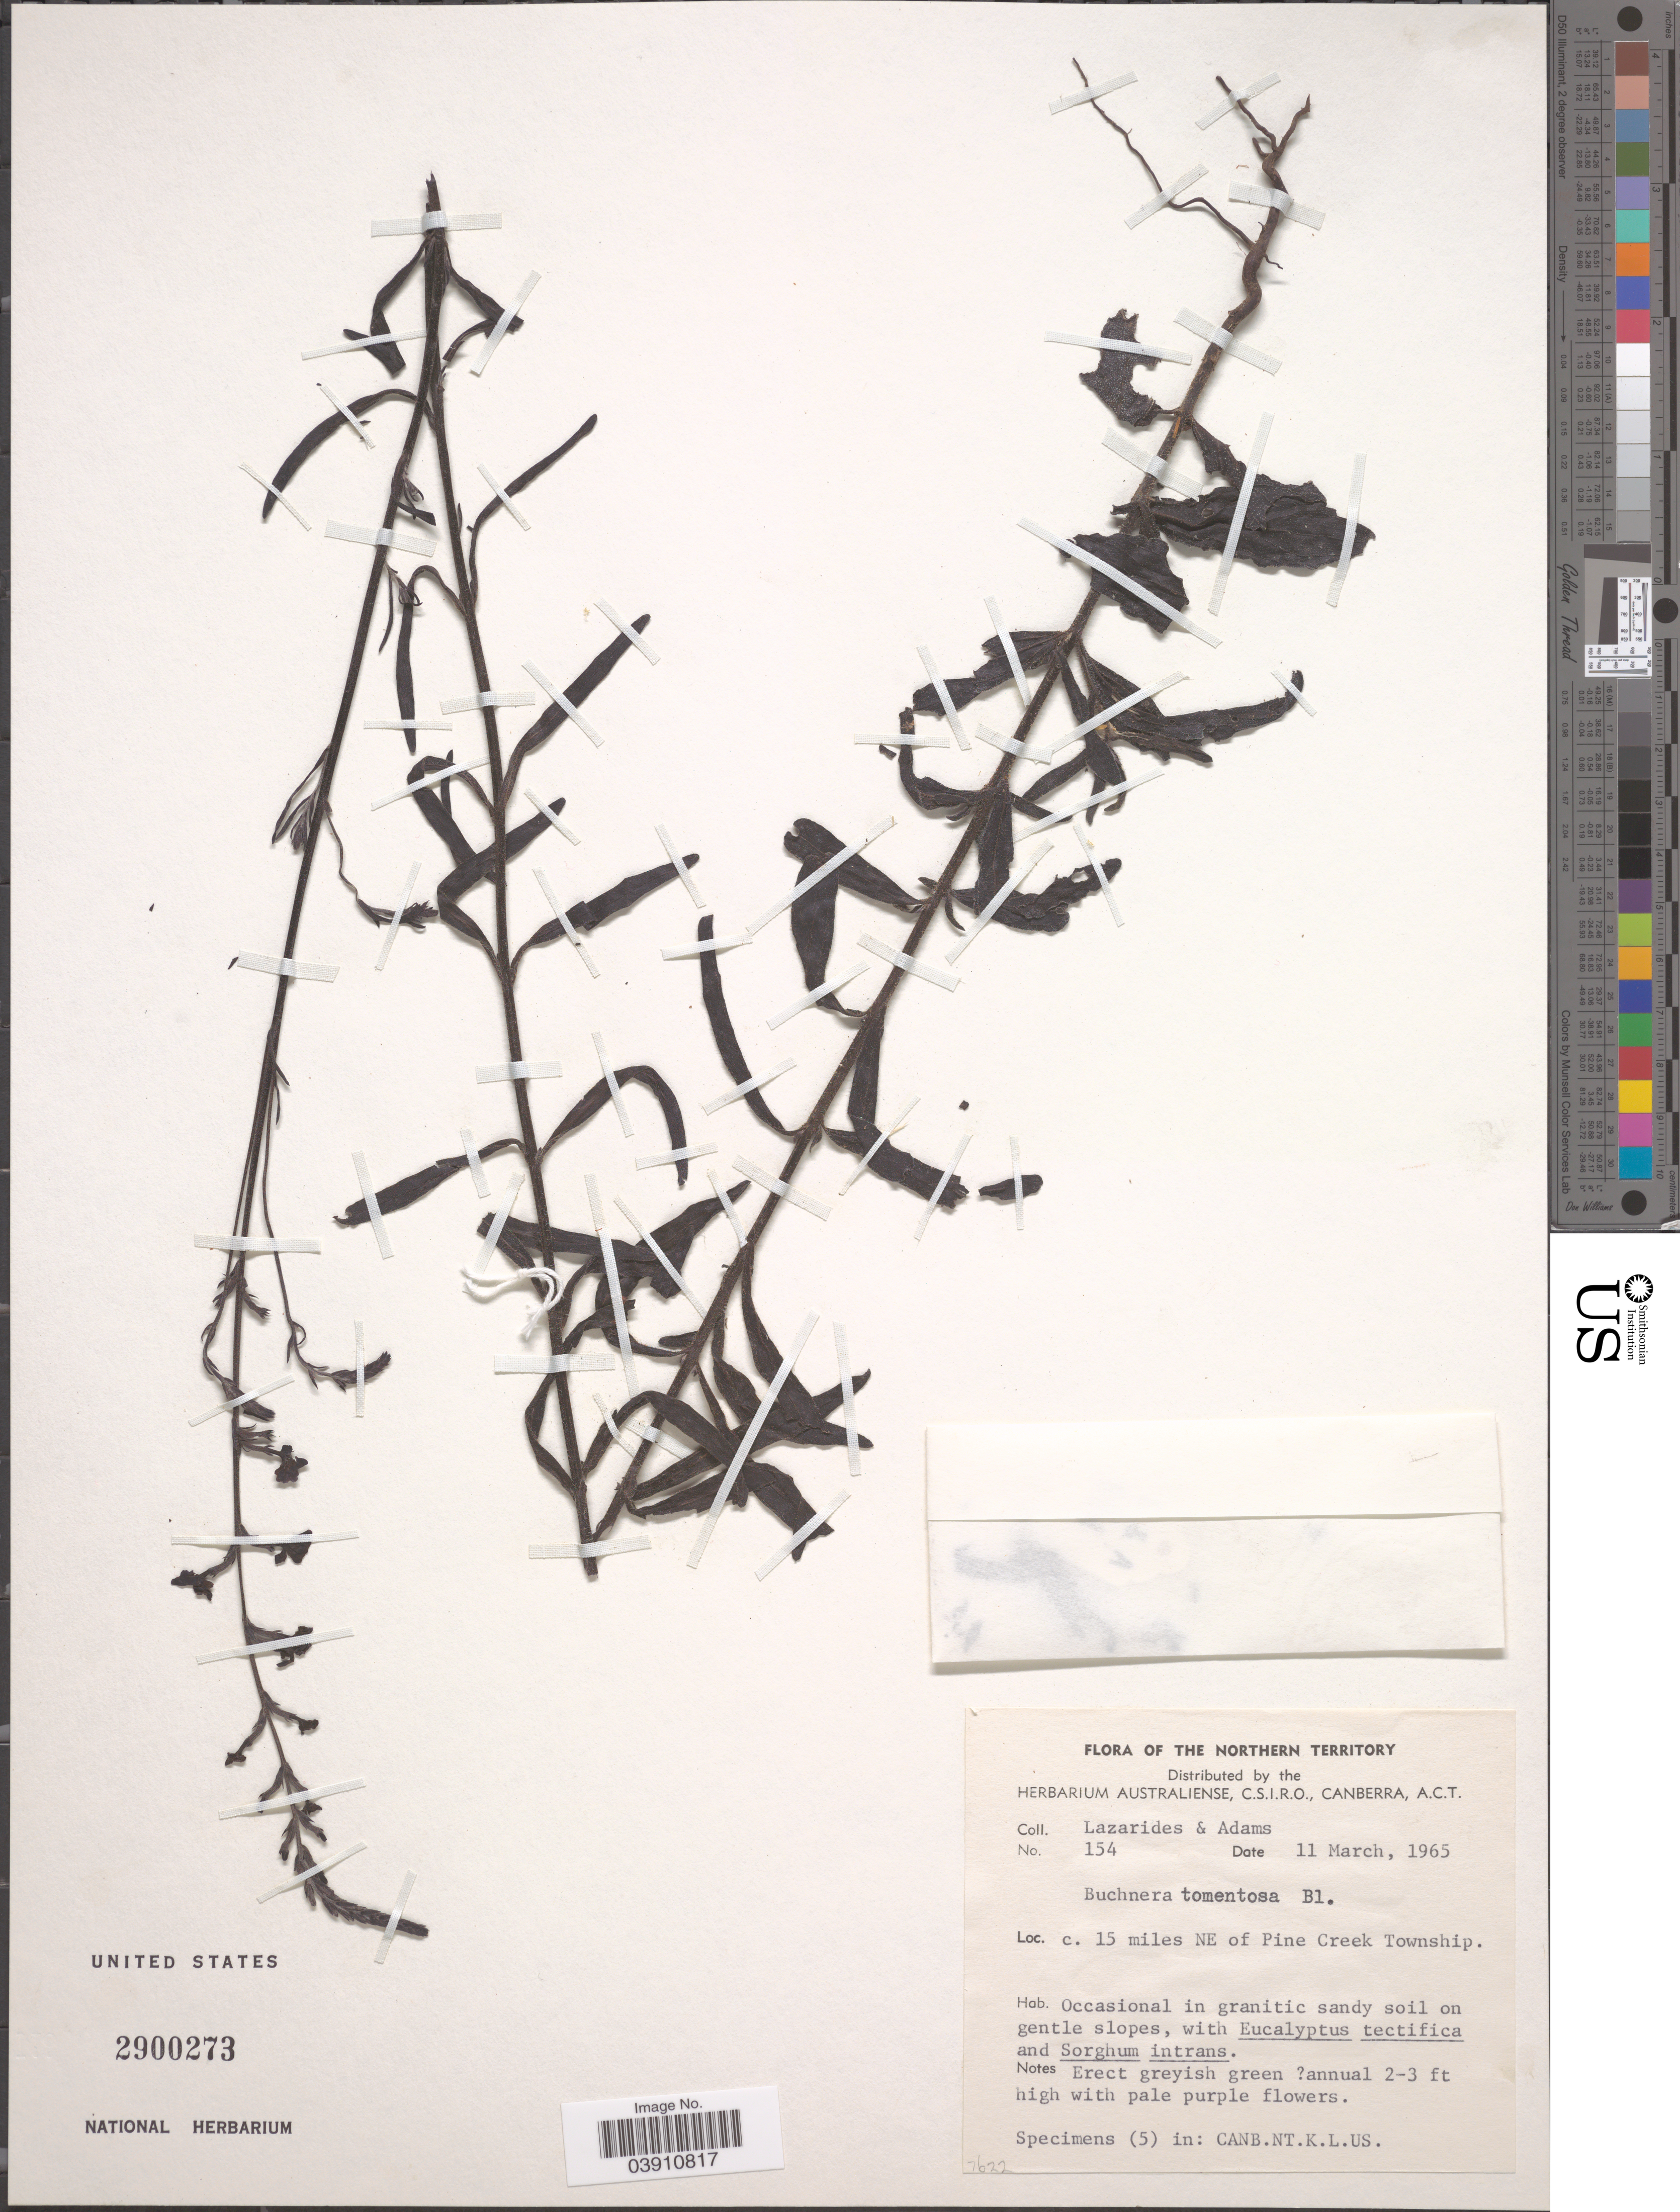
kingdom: Plantae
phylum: Tracheophyta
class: Magnoliopsida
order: Lamiales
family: Orobanchaceae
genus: Buchnera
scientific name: Buchnera tomentosa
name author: Blume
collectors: M. Lazarides & Adams, --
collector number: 154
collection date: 1965-03-11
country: Australia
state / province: Northern Territory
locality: C. 15 miles NE of Pine Creek Township.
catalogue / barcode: US 2900273